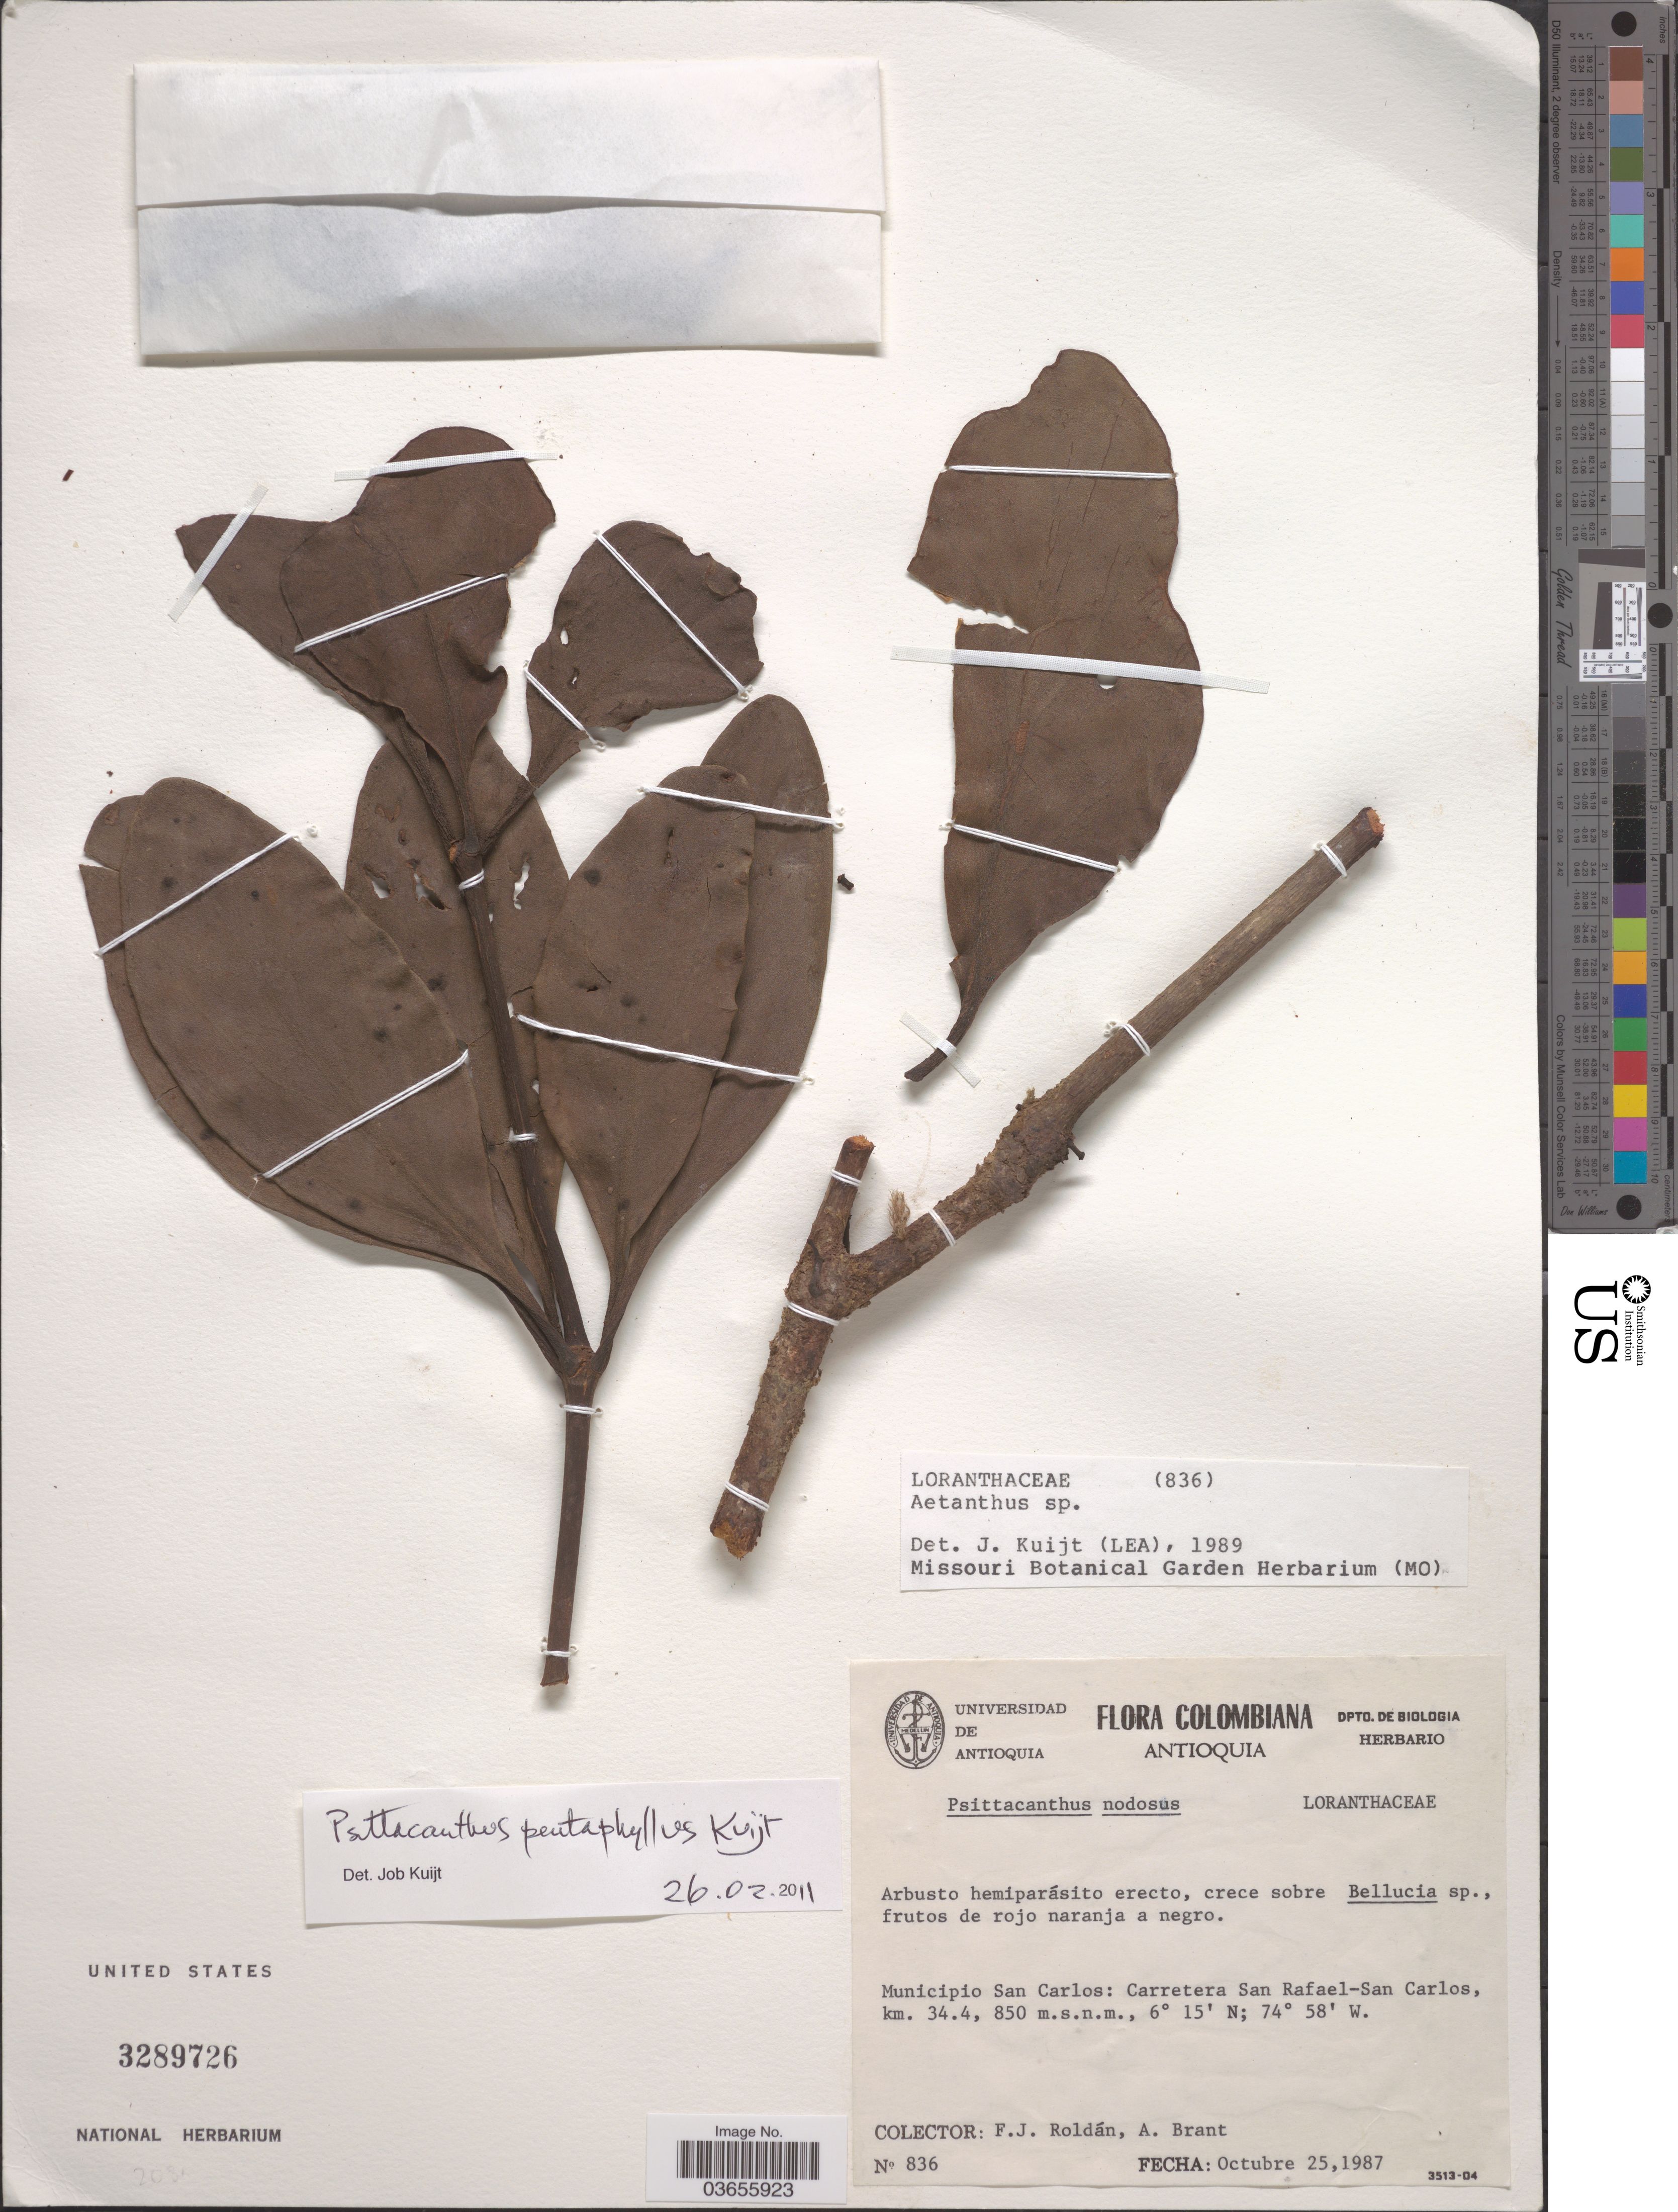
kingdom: Plantae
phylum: Tracheophyta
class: Magnoliopsida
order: Santalales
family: Loranthaceae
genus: Psittacanthus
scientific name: Psittacanthus pentaphyllus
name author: Kuijt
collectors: F. J. Roldán & A. Brant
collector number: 836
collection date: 1987-10-25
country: Colombia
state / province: Antioquia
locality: Municipio San Carlos: Carretera San Rafael-San Carlos, km. 34.4.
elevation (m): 850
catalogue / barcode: US 3289726